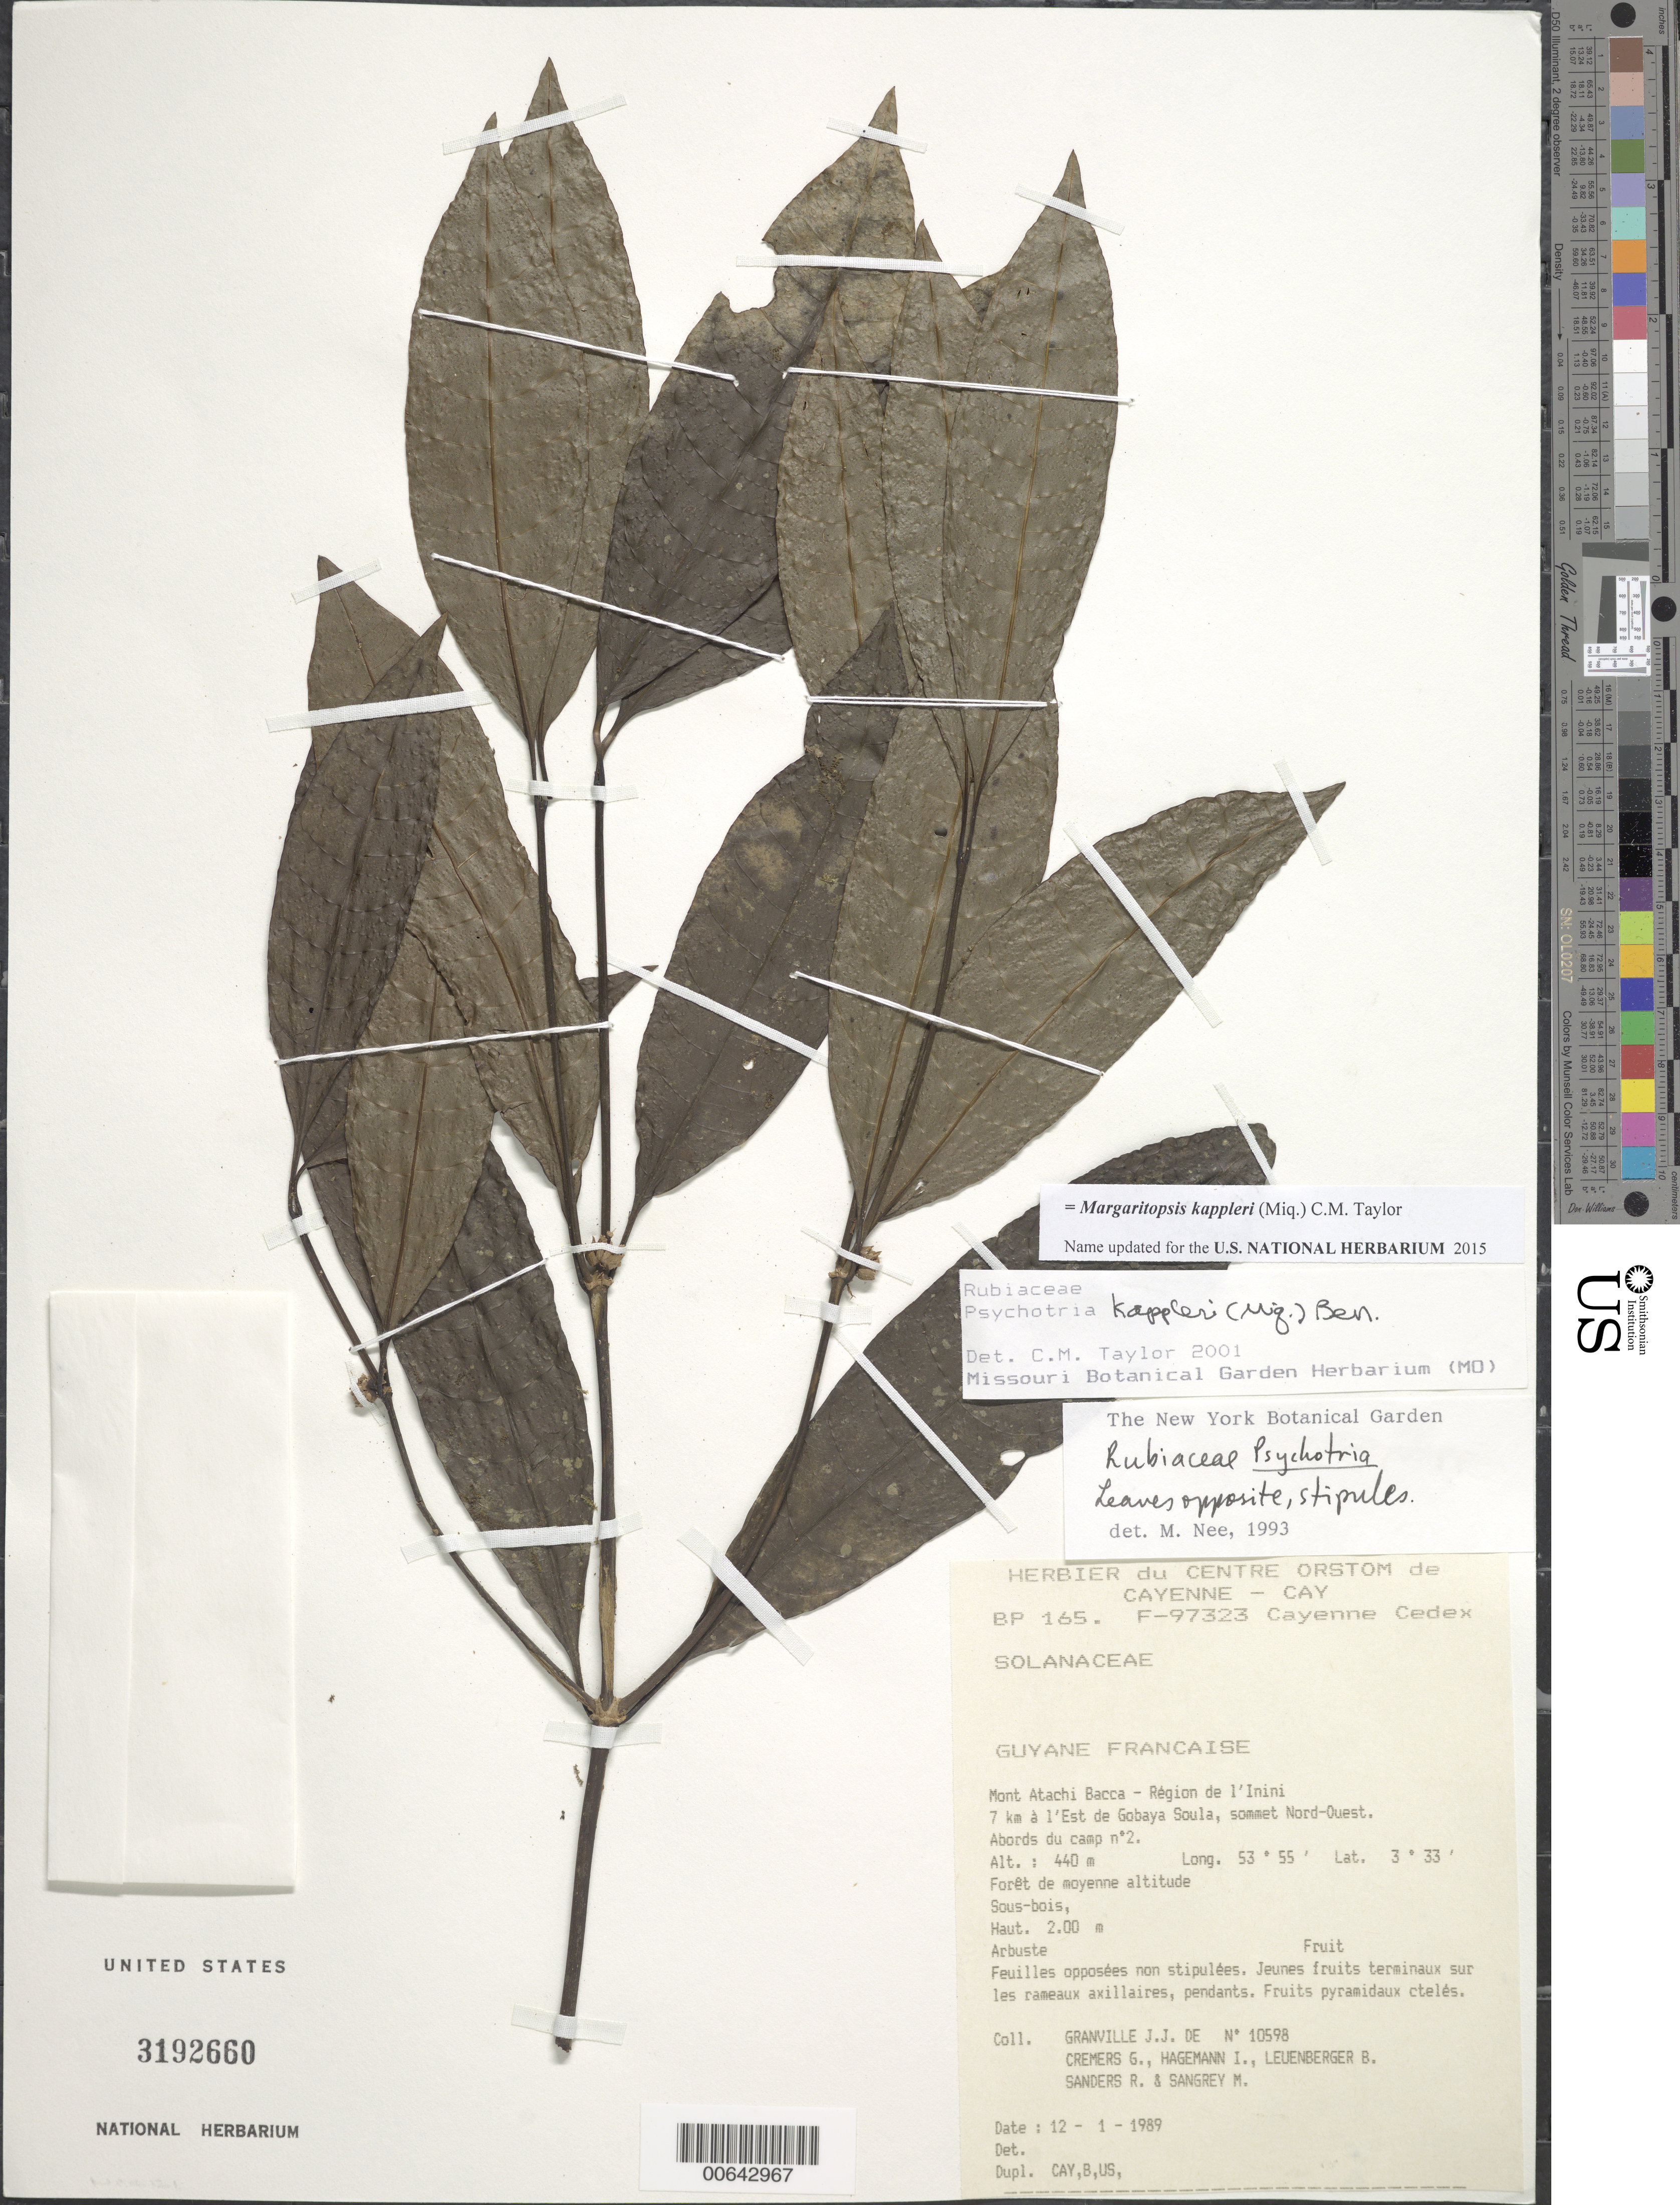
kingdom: Plantae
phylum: Tracheophyta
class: Magnoliopsida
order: Gentianales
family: Rubiaceae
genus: Psychotria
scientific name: Psychotria kappleri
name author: (Miq.) Müll. Arg. ex Benoist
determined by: Taylor, Charlotte M.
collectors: J.-J. de Granville, G. Cremers, J. Hagemann, B. E. Leuenberger & M. S. Sangrey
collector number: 10598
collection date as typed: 12-Jan-89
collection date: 1989-01-12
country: French Guiana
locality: Mont Atachi Bacca, région de l'Inini; 7 km a l'Est de Gobaya Soula, sommet Nord-Ouest. Abords du camp nº2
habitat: Foret de moyenne altitude, sous-bois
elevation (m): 440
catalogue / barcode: US 3192660